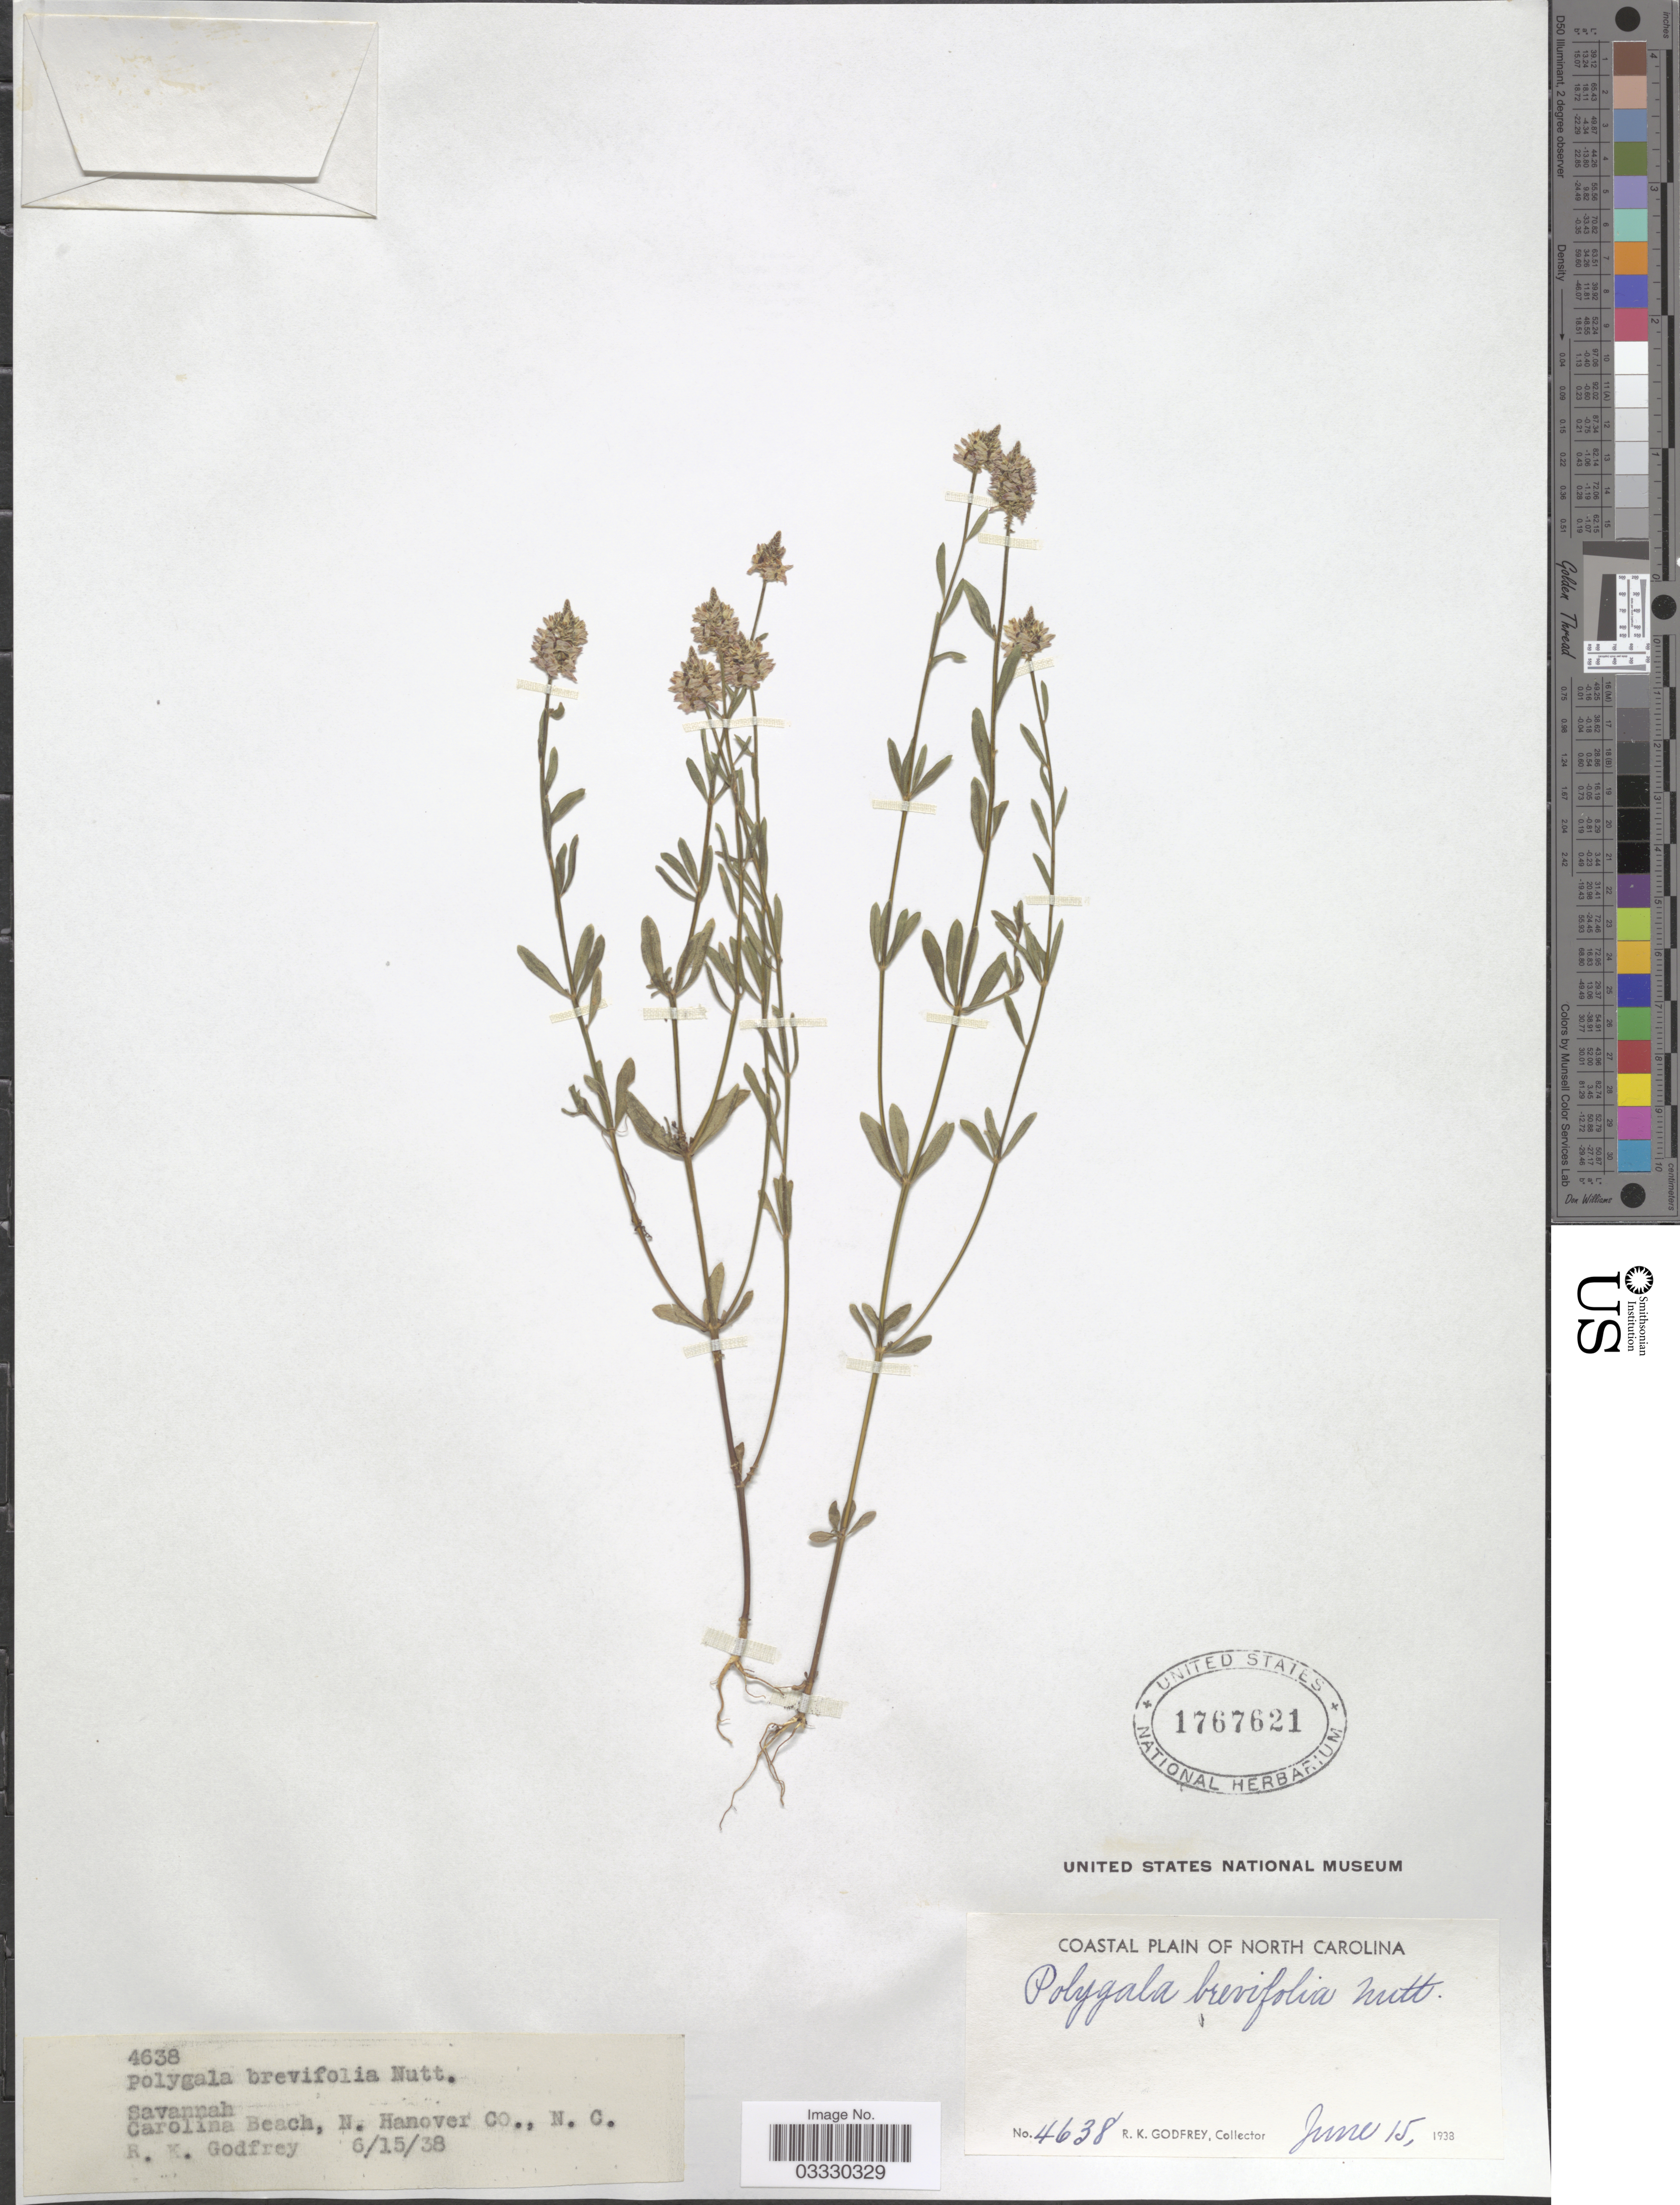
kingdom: Plantae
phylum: Tracheophyta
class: Magnoliopsida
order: Fabales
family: Polygalaceae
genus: Polygala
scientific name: Polygala brevifolia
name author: Nutt.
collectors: R. K. Godfrey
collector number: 4638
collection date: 1938-06-15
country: United States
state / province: North Carolina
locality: Coastal Plain of North Carolina. Carolina Beach, N. Hanover Co.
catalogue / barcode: US 1767621